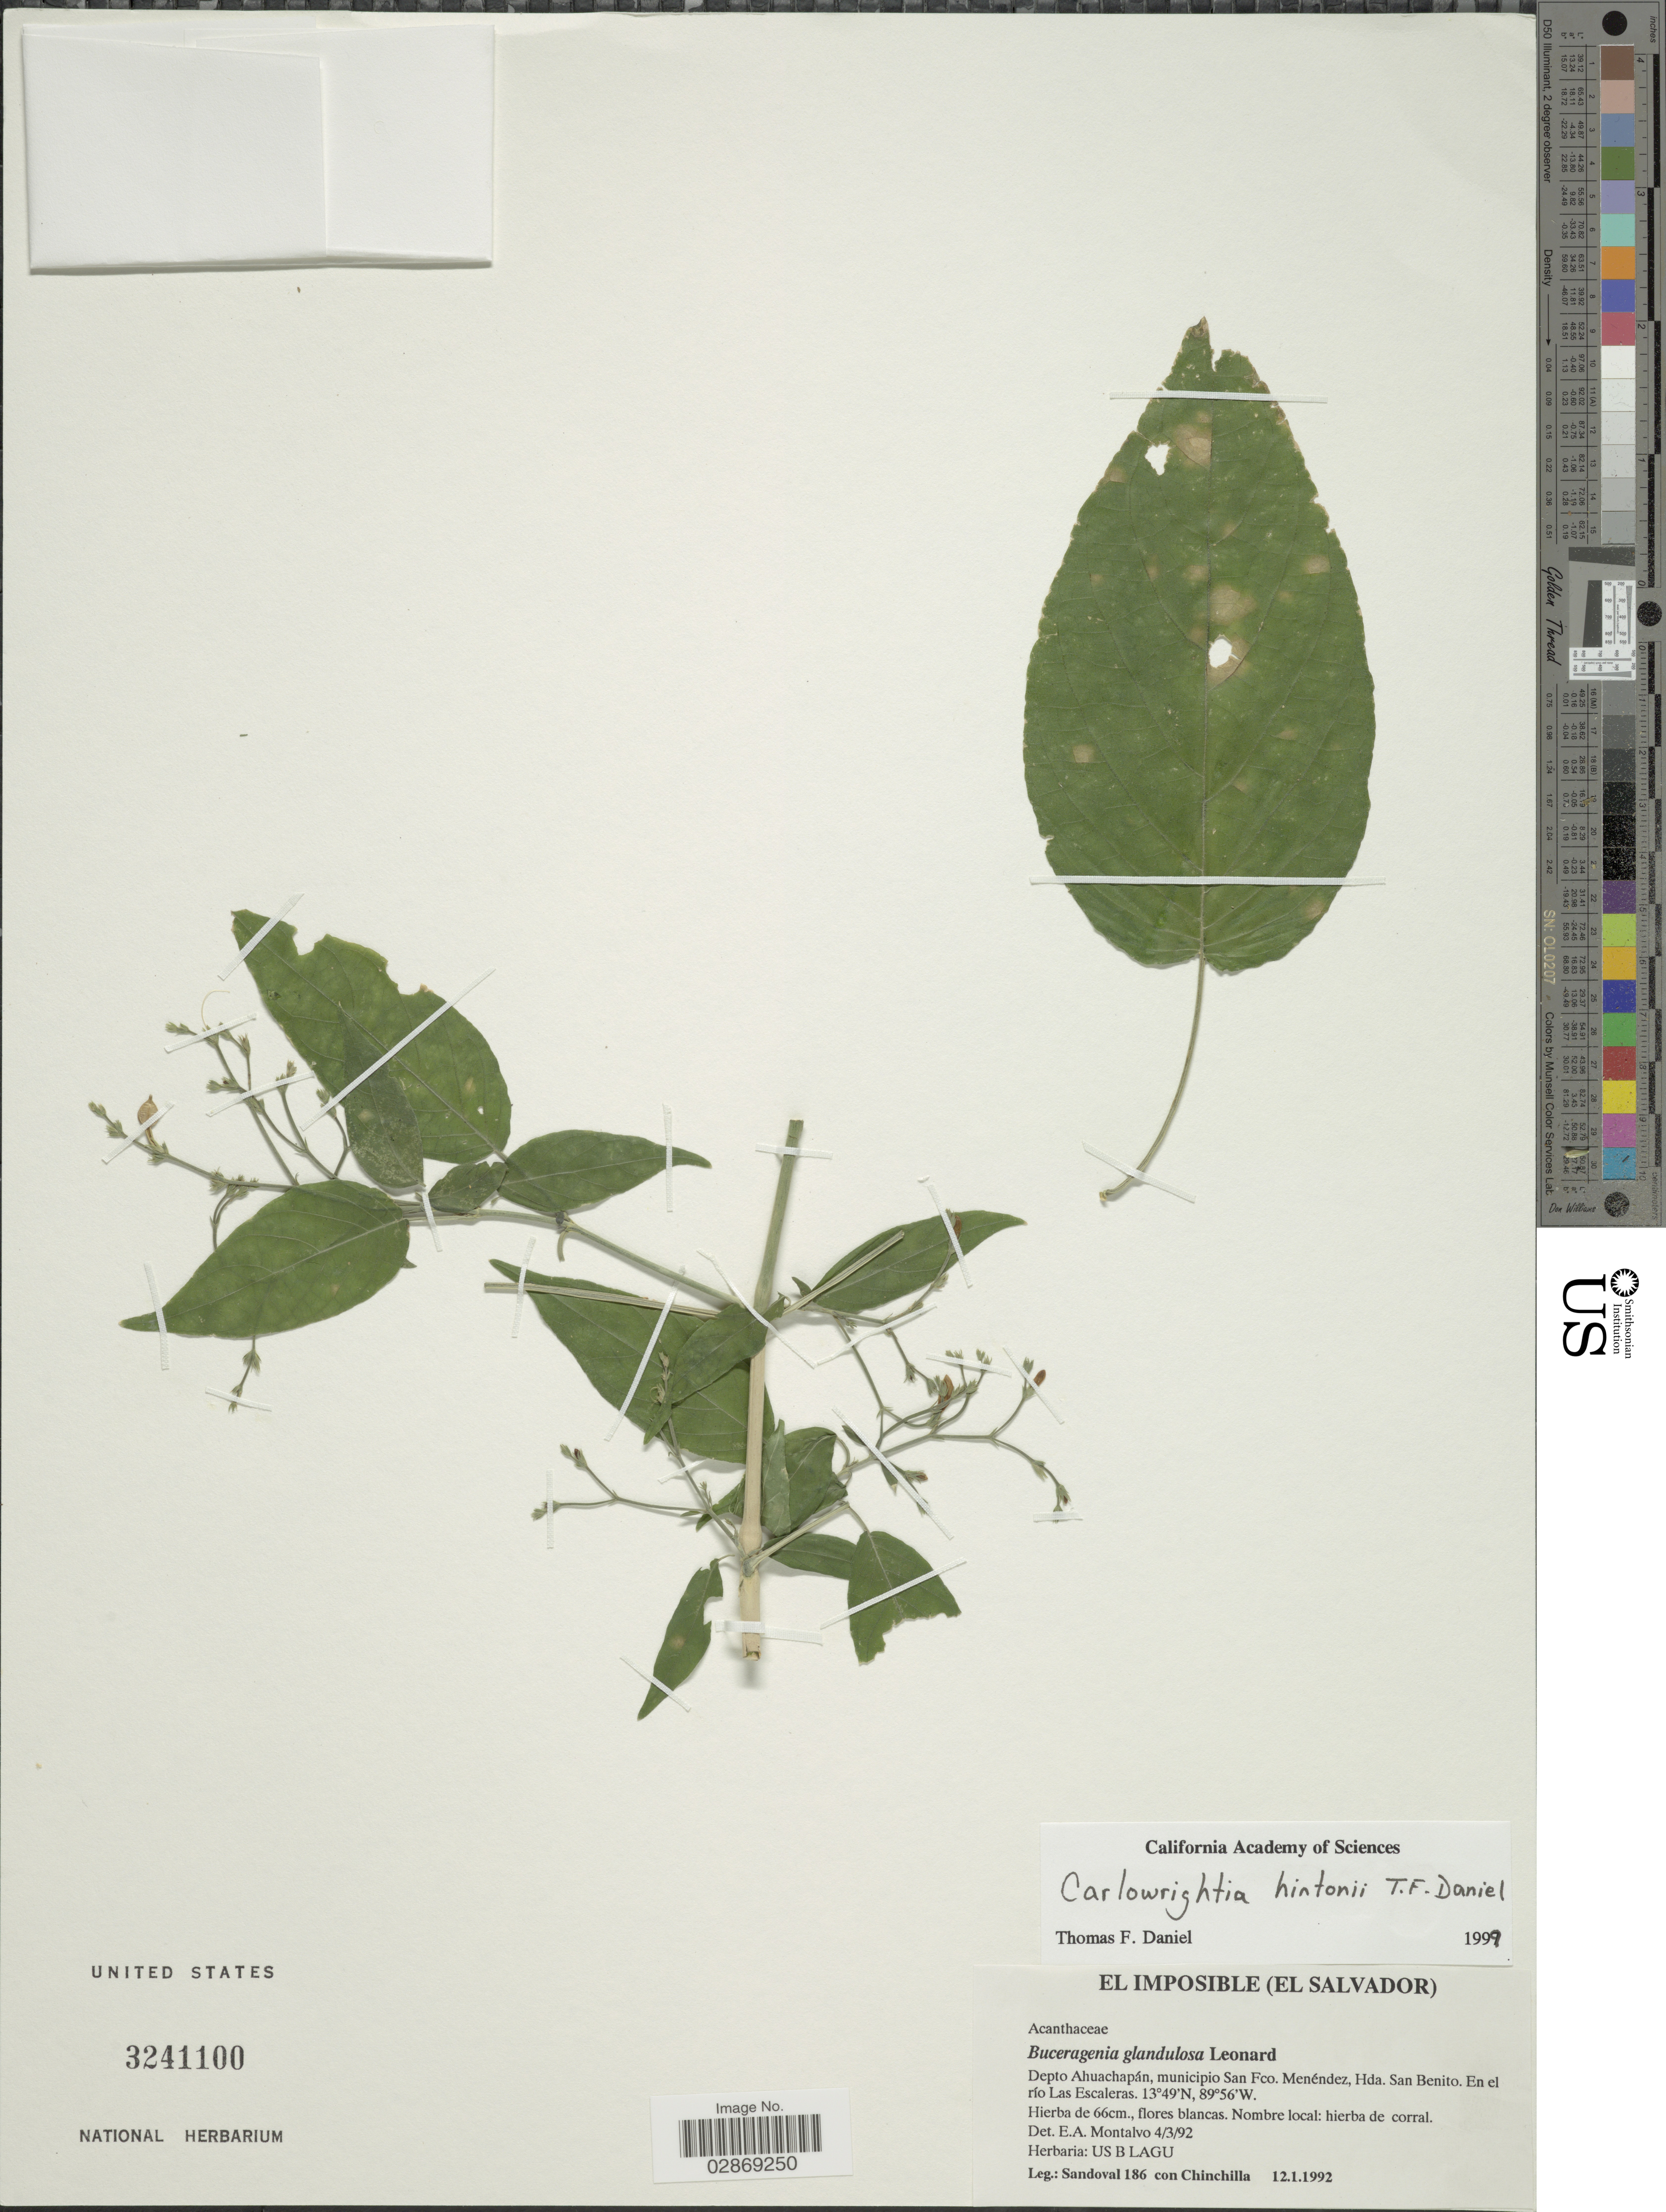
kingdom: Plantae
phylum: Tracheophyta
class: Magnoliopsida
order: Lamiales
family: Acanthaceae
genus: Carlowrightia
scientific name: Carlowrightia hintonii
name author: T.F. Daniel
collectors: -- Sandoval & -. Chinchilla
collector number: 186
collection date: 1992-01-12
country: El Salvador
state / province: Ahuachapan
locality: Depto. Ahuachapán, municipio San Fco. Menéndez, Hda. San Benito, En el río Las Escaleras. El Imposible.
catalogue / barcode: US 3241100